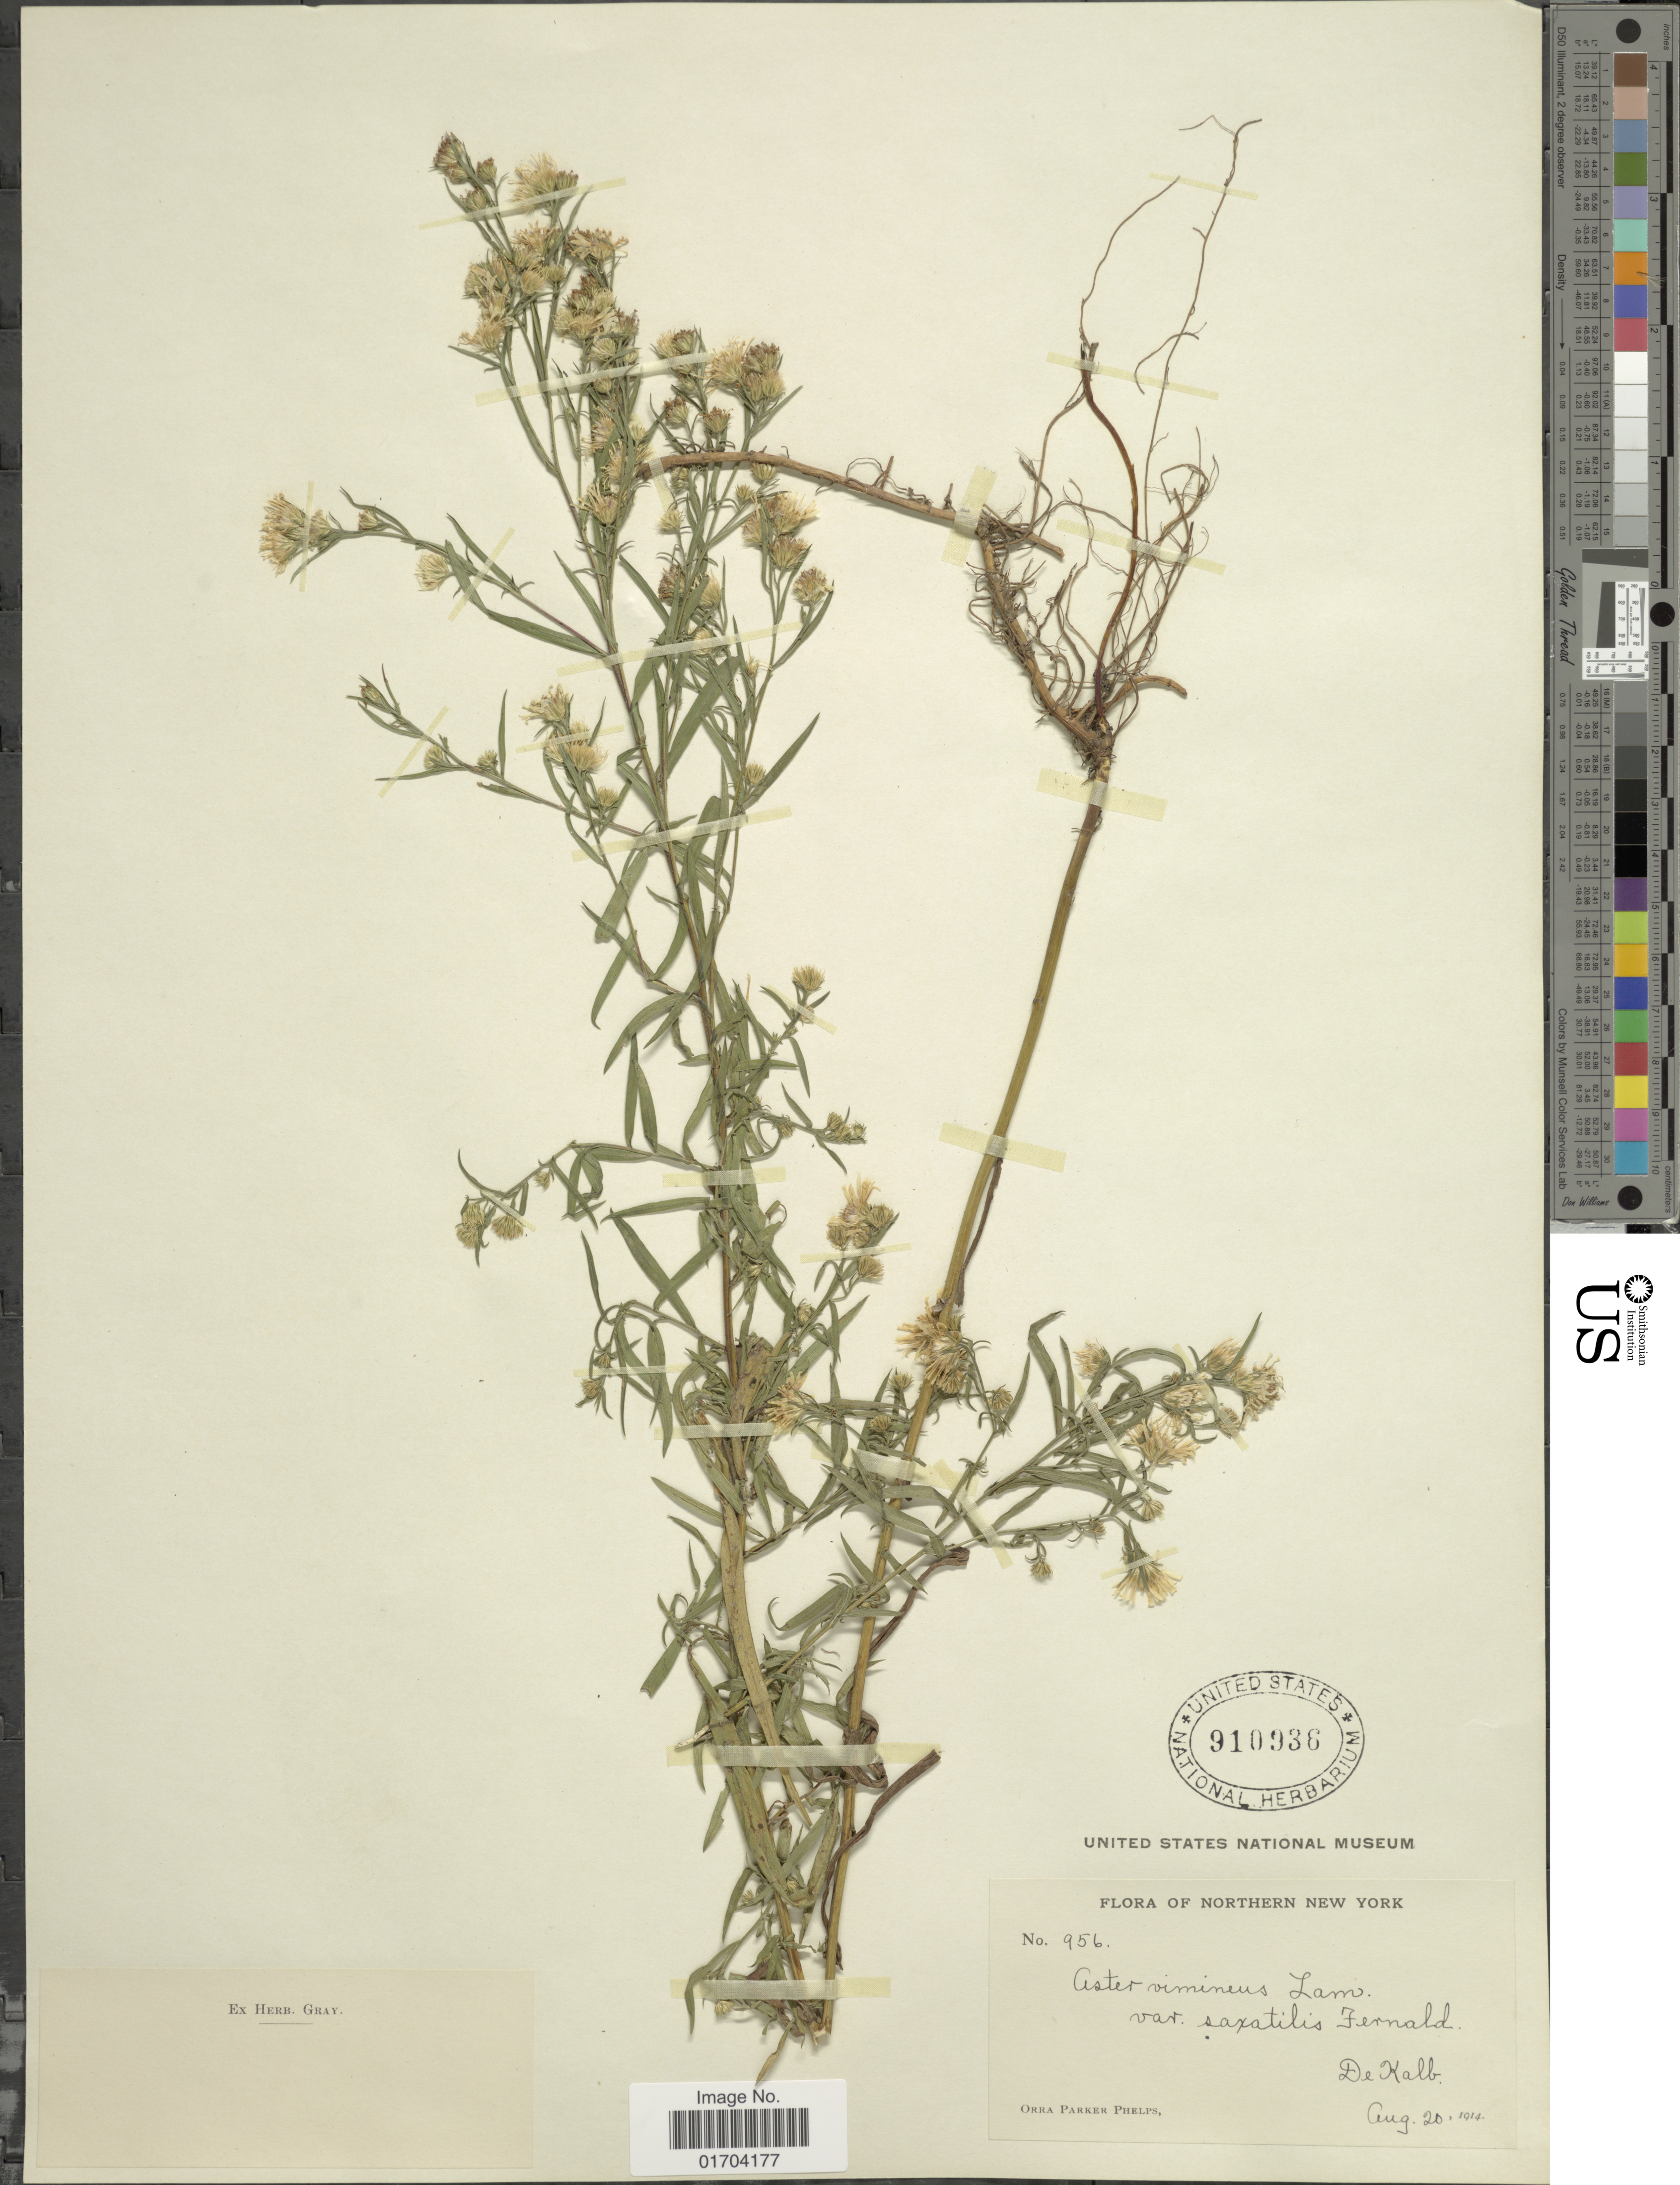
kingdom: Plantae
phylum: Tracheophyta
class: Magnoliopsida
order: Asterales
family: Asteraceae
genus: Symphyotrichum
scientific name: Symphyotrichum sp.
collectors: O. P. Phelps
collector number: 956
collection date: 1914-08-20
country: United States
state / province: New York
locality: Northern New York, De Kalb.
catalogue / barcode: US 910936